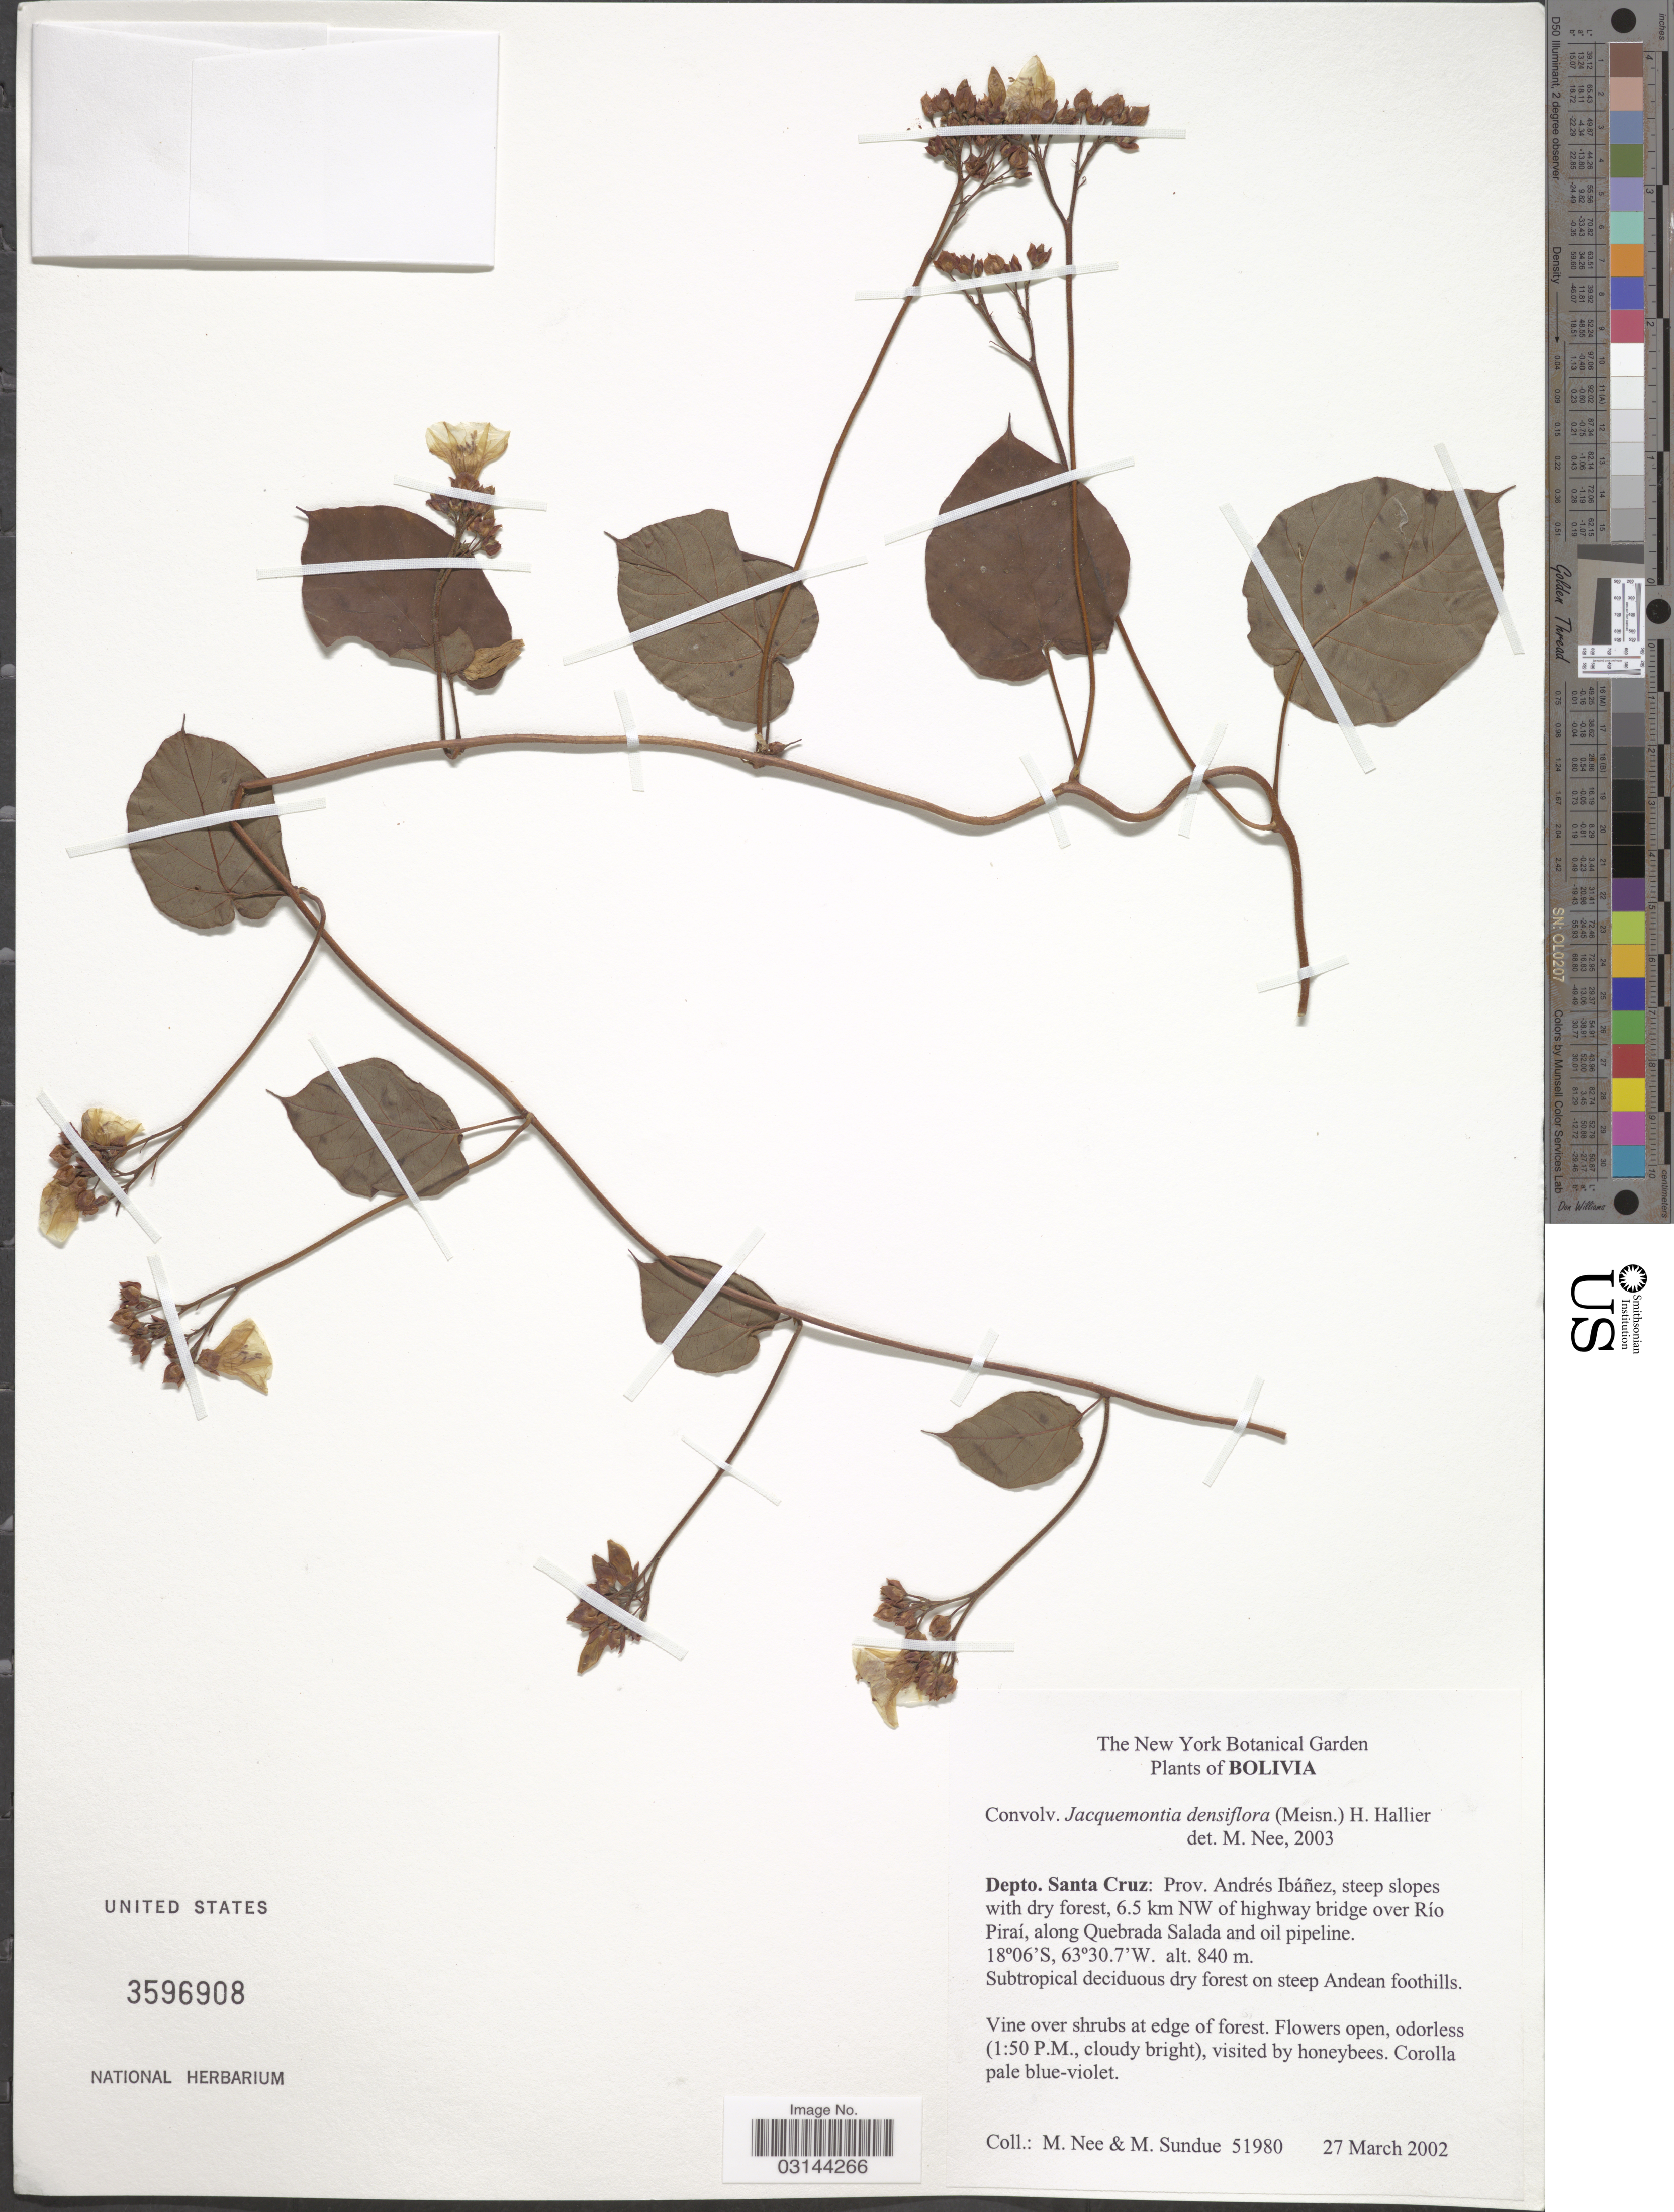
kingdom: Plantae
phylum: Tracheophyta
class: Magnoliopsida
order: Solanales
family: Convolvulaceae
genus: Jacquemontia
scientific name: Jacquemontia densiflora Rusby, nom. illeg.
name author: Rusby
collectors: M. Nee & M. Sundue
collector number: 51980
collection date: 2002-03-27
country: Bolivia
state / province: Santa Cruz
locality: Depto. Santa Cruz: Prov. Andrés Ibáñez, steep slopes with dry forest, 6.5 km NW of highway bridge over Río Piraí, along Quebrada Salada and oil pipeline.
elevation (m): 840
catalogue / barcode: US 3596908